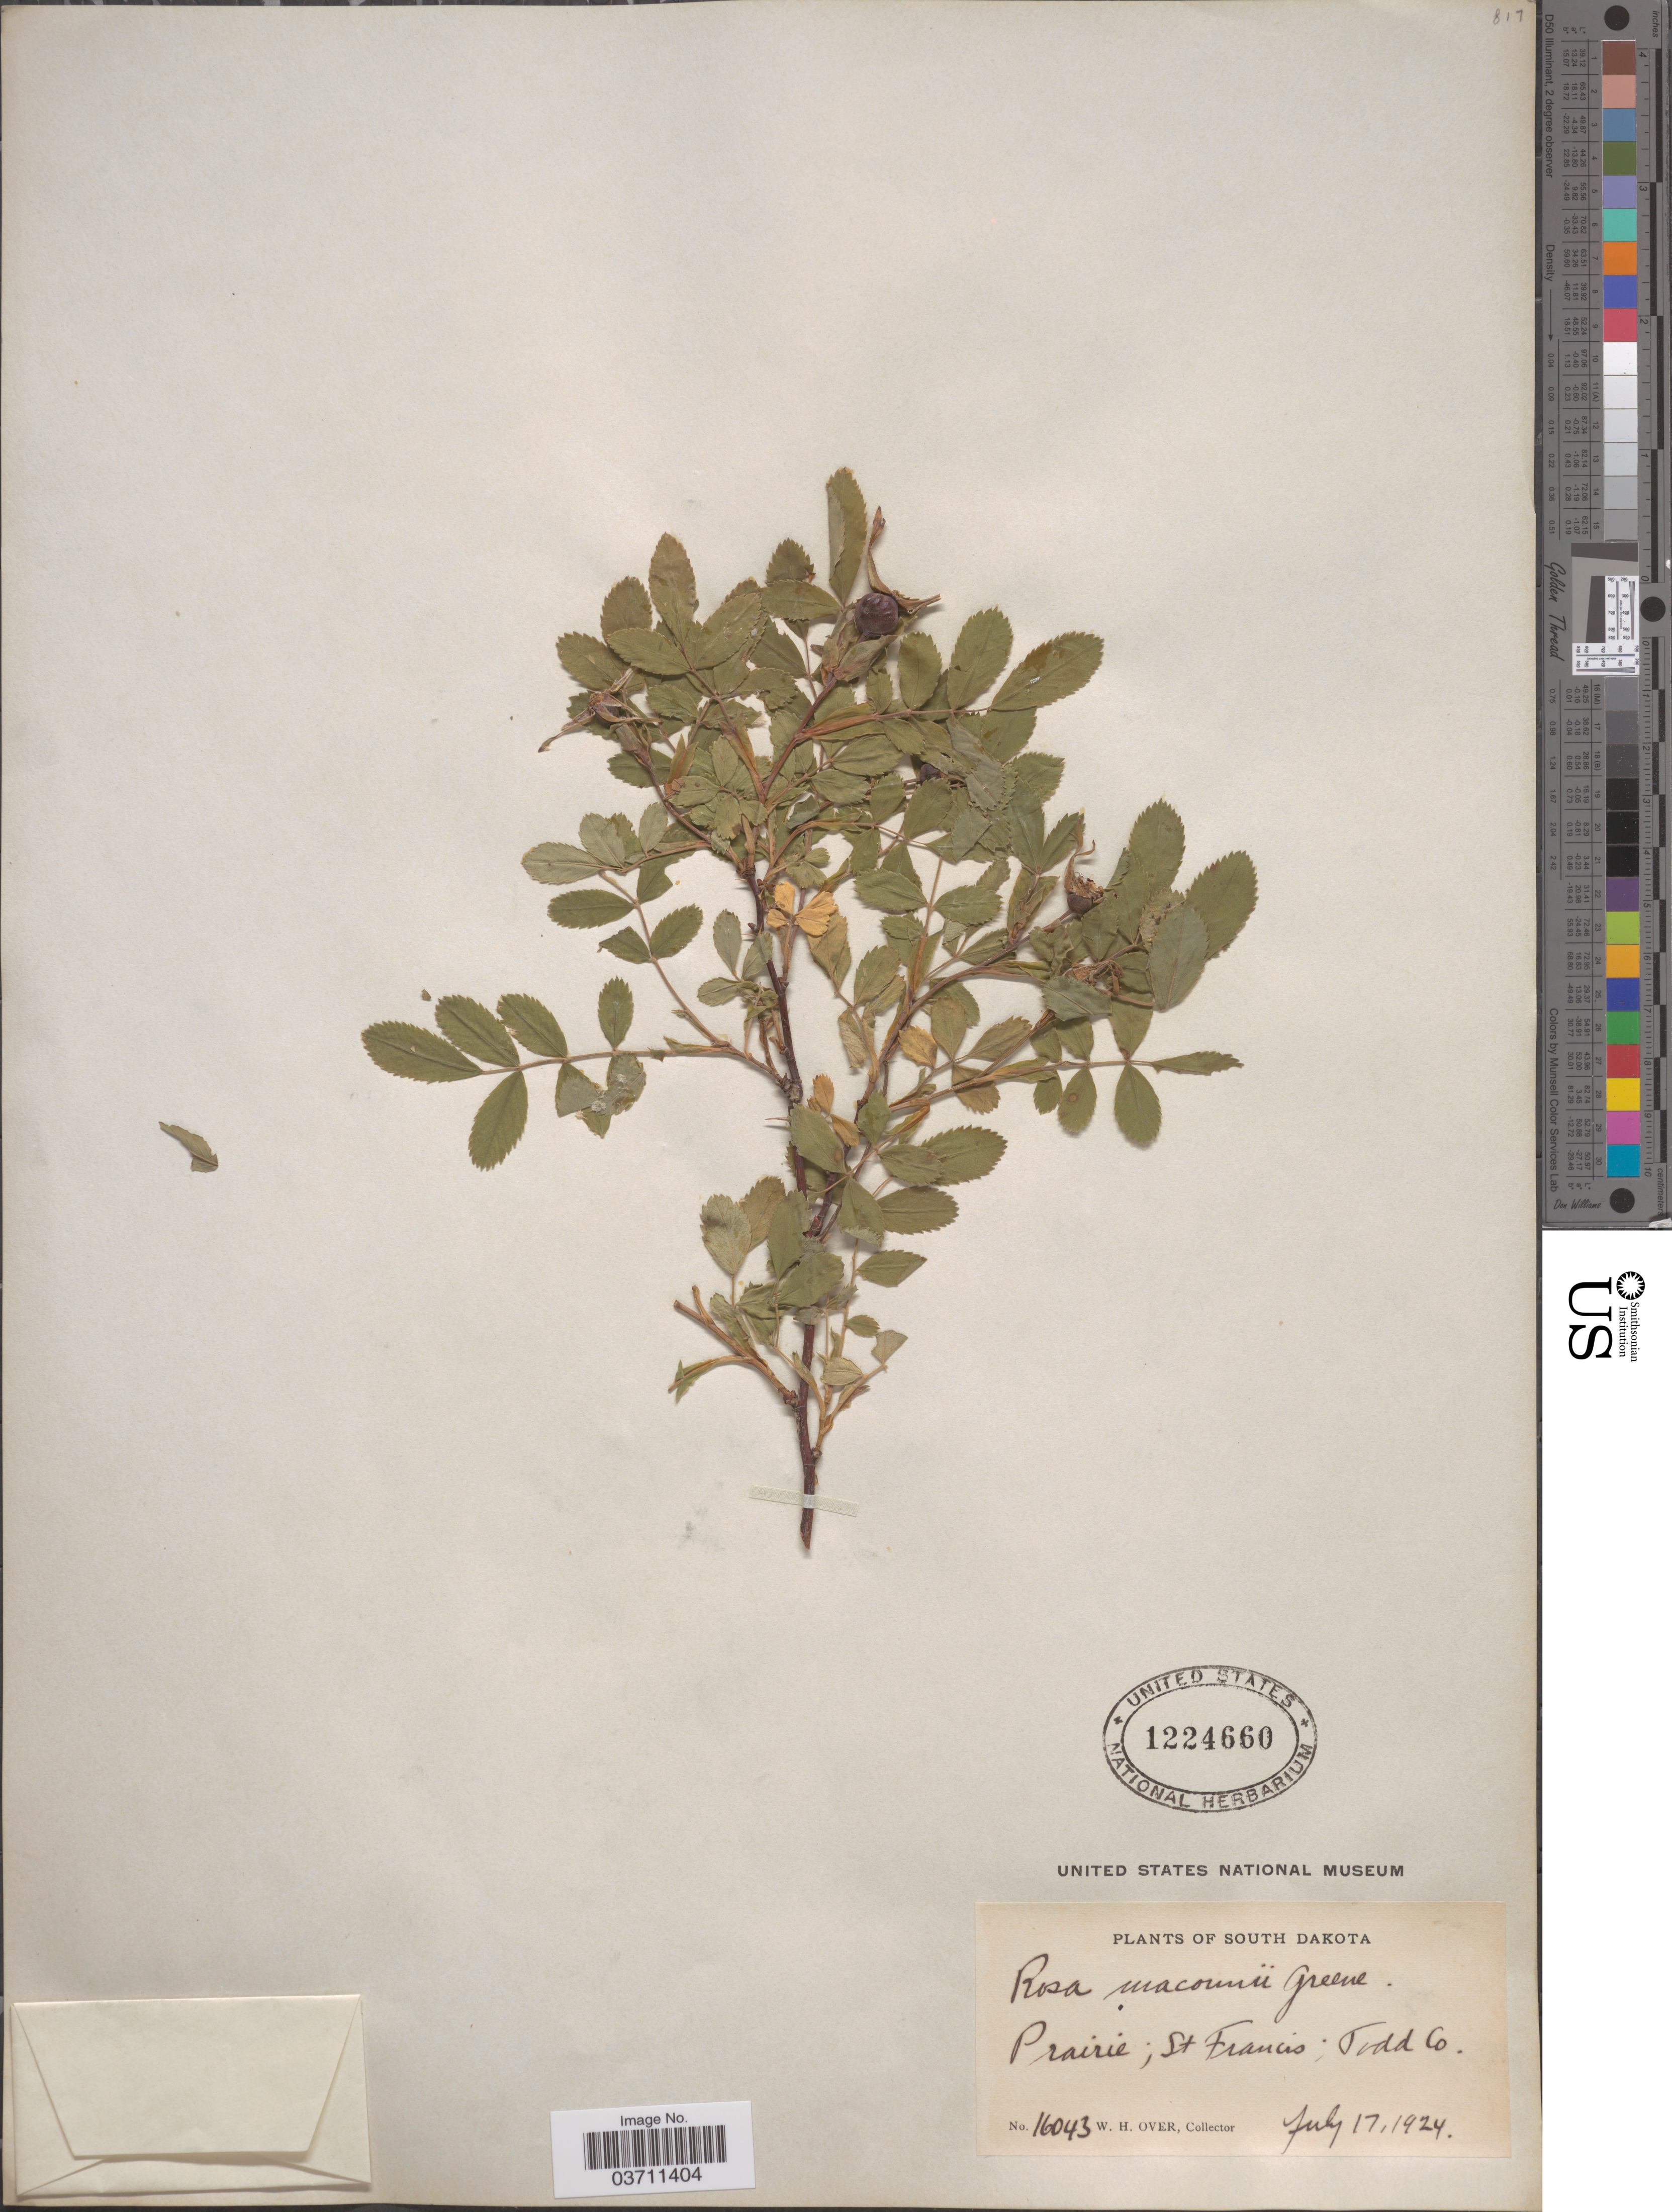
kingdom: Plantae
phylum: Tracheophyta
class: Magnoliopsida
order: Rosales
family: Rosaceae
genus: Rosa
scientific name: Rosa macounii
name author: Greene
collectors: W. Over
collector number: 16043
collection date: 1924-07-17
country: United States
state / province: South Dakota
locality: St Francis; Todd Co.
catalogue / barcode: US 1224660